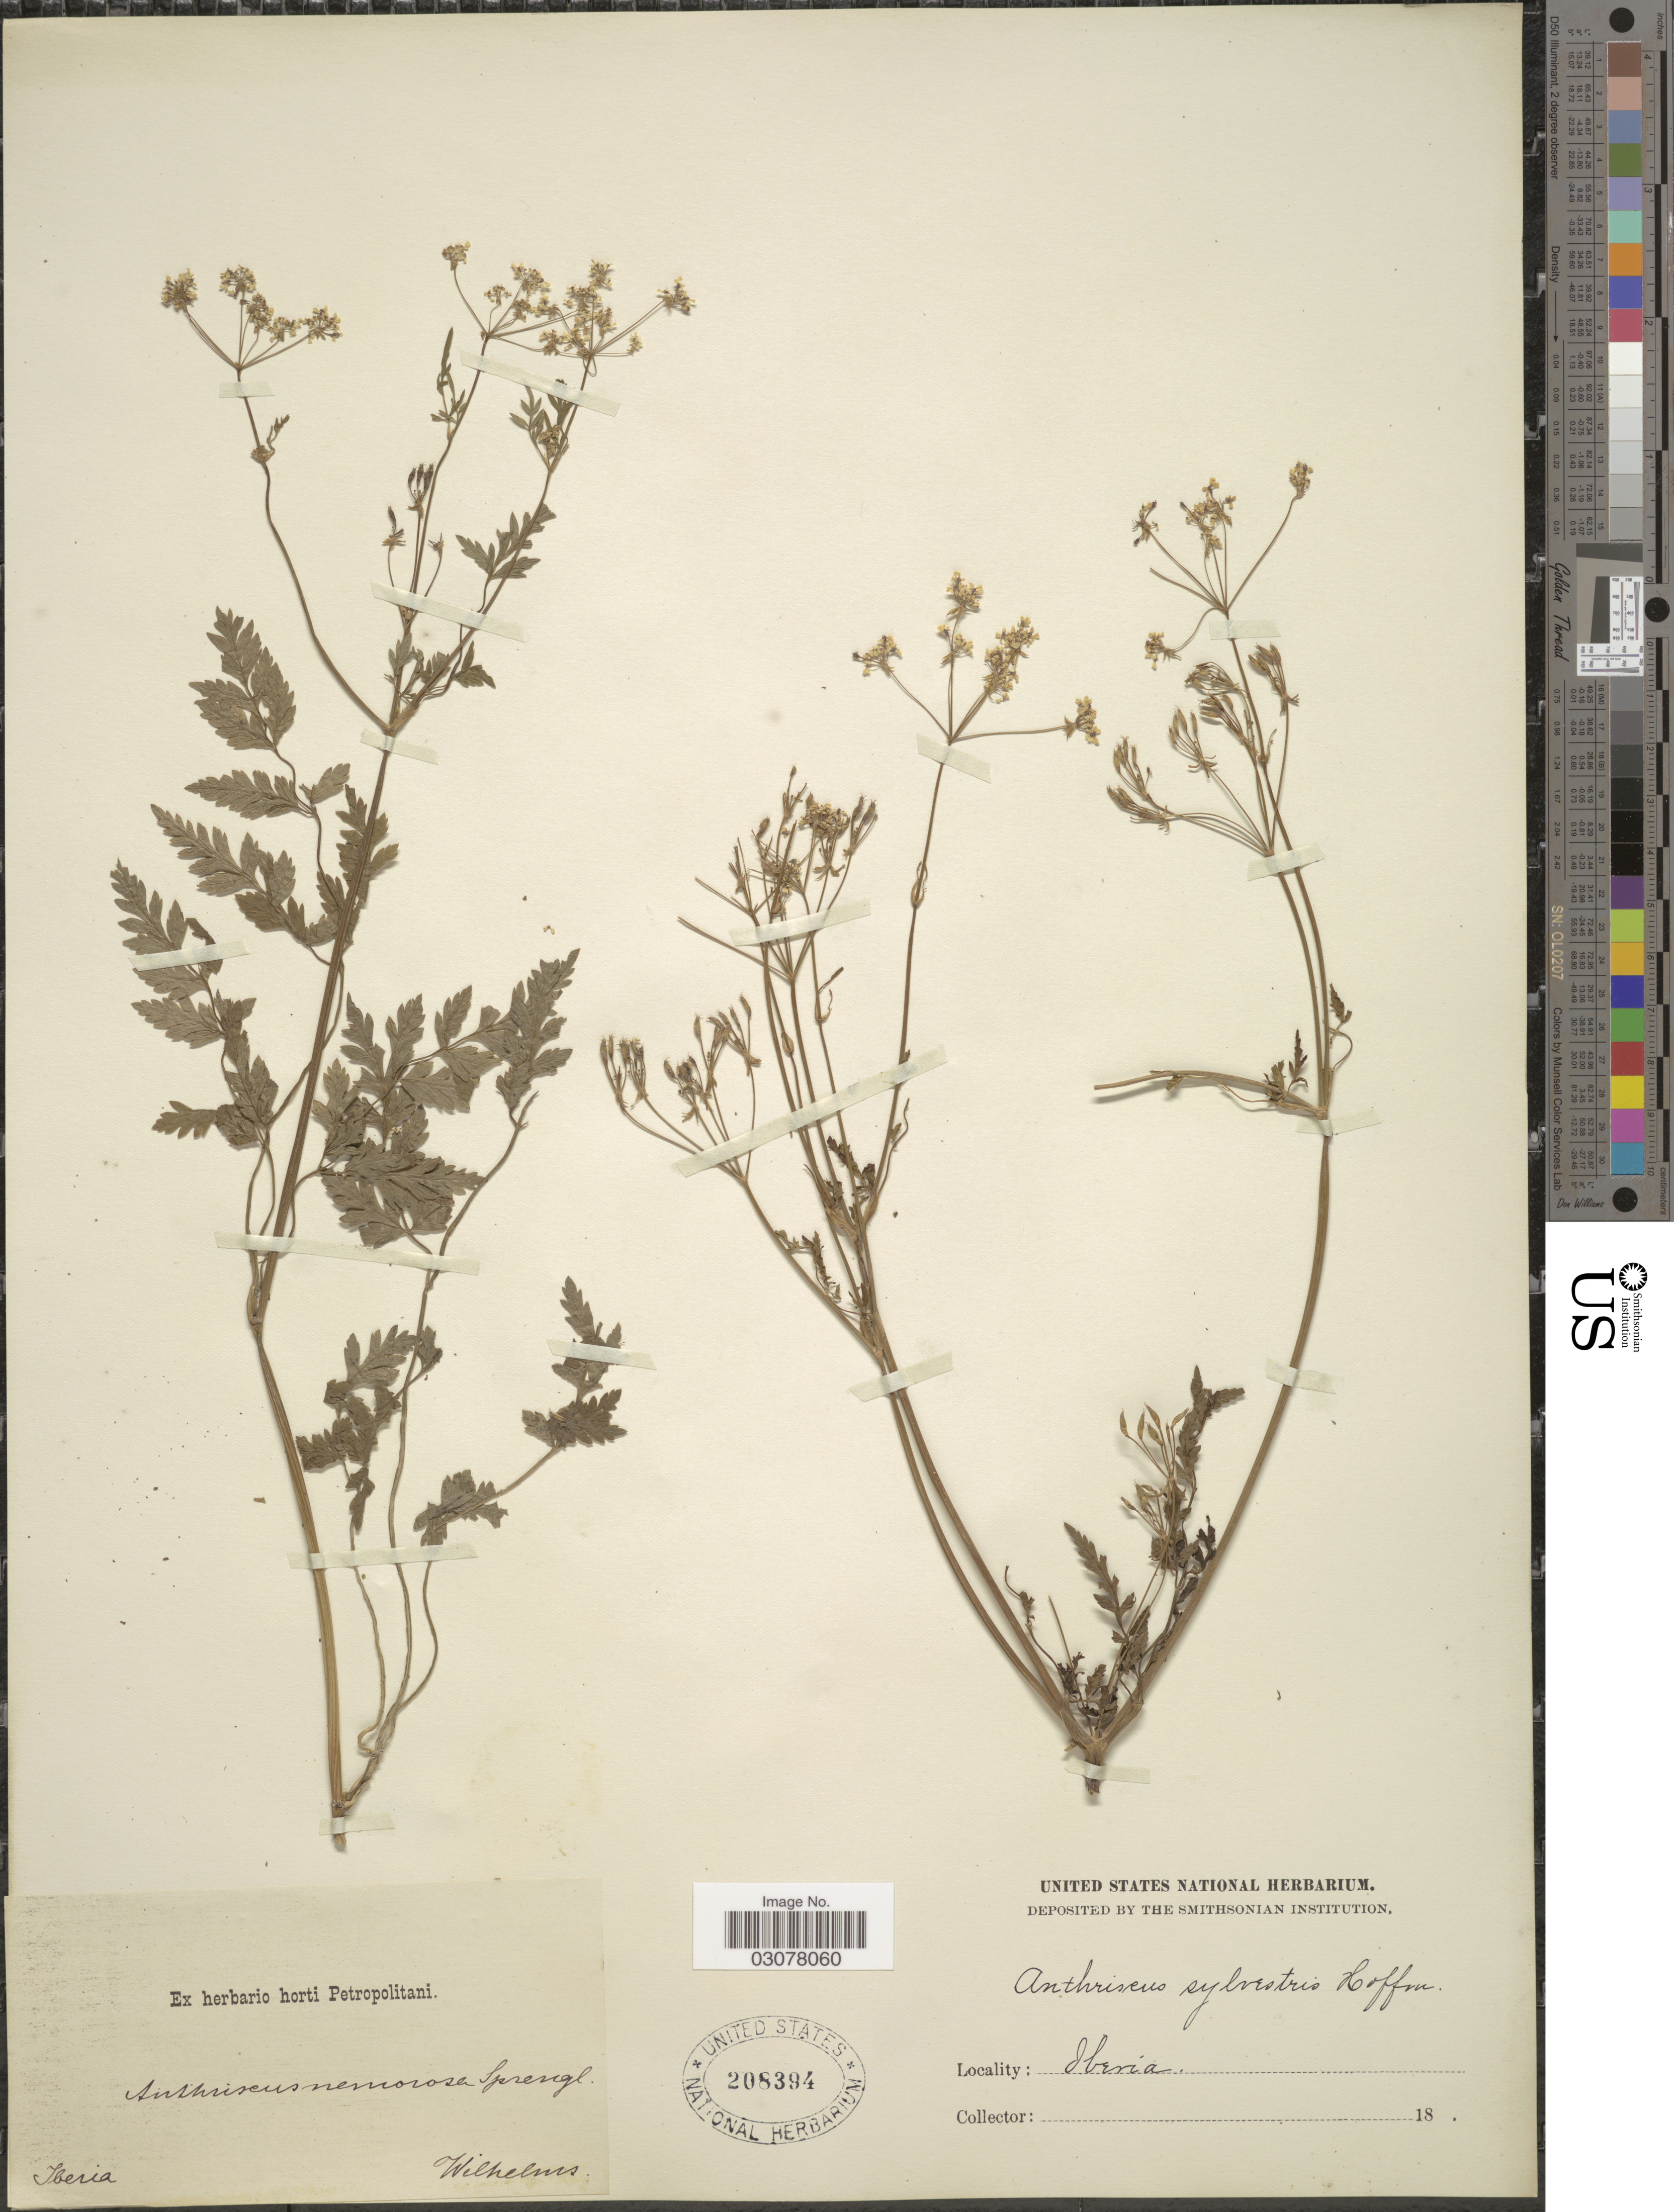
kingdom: Plantae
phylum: Tracheophyta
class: Magnoliopsida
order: Apiales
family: Apiaceae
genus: Anthriscus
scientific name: Anthriscus sylvestris subsp. sylvestris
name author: (L.) Hoffm.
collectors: C. Wilhelms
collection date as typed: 18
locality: Iberia.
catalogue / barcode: US 208394